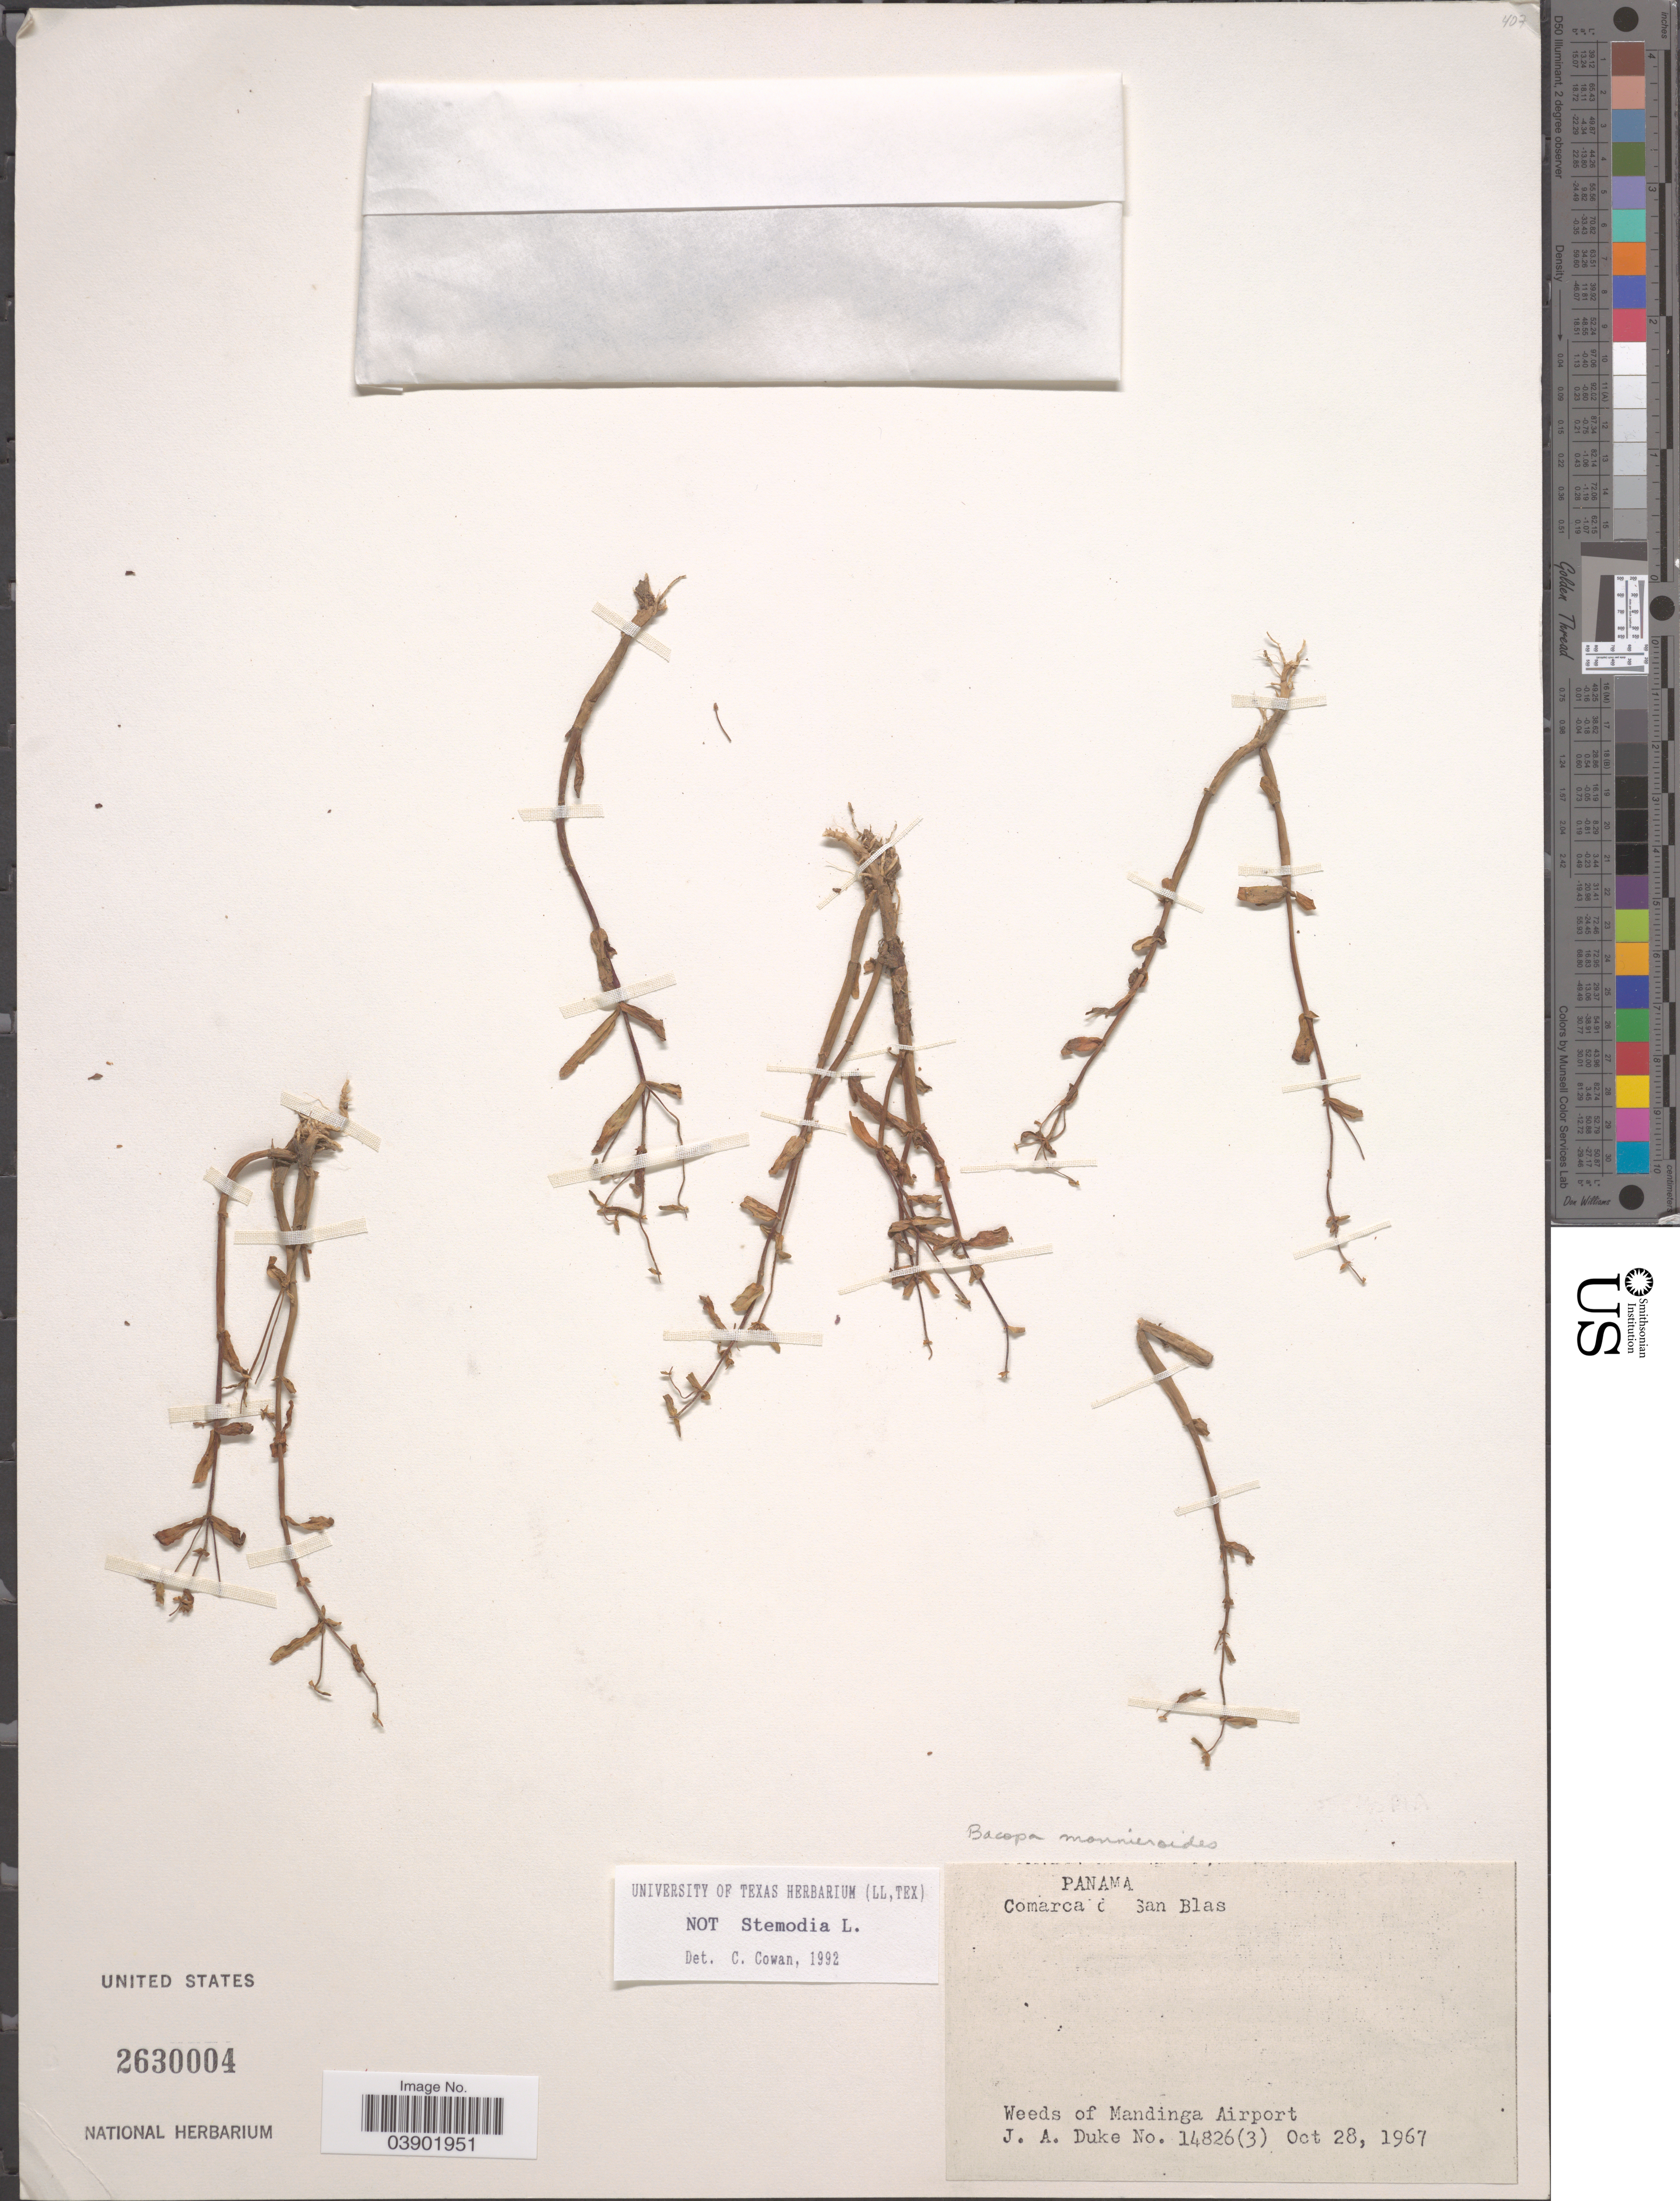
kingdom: Plantae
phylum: Tracheophyta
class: Magnoliopsida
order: Lamiales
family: Plantaginaceae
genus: Bacopa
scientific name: Bacopa monnierioides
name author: (Cham.) B.L. Rob.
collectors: J. A. Duke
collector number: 14826 (3)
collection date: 1967-10-28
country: Panama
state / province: Kuna Yala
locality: Comarca [illegible text] San Blas. Weeds of Mandinga Airport.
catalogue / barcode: US 2630004